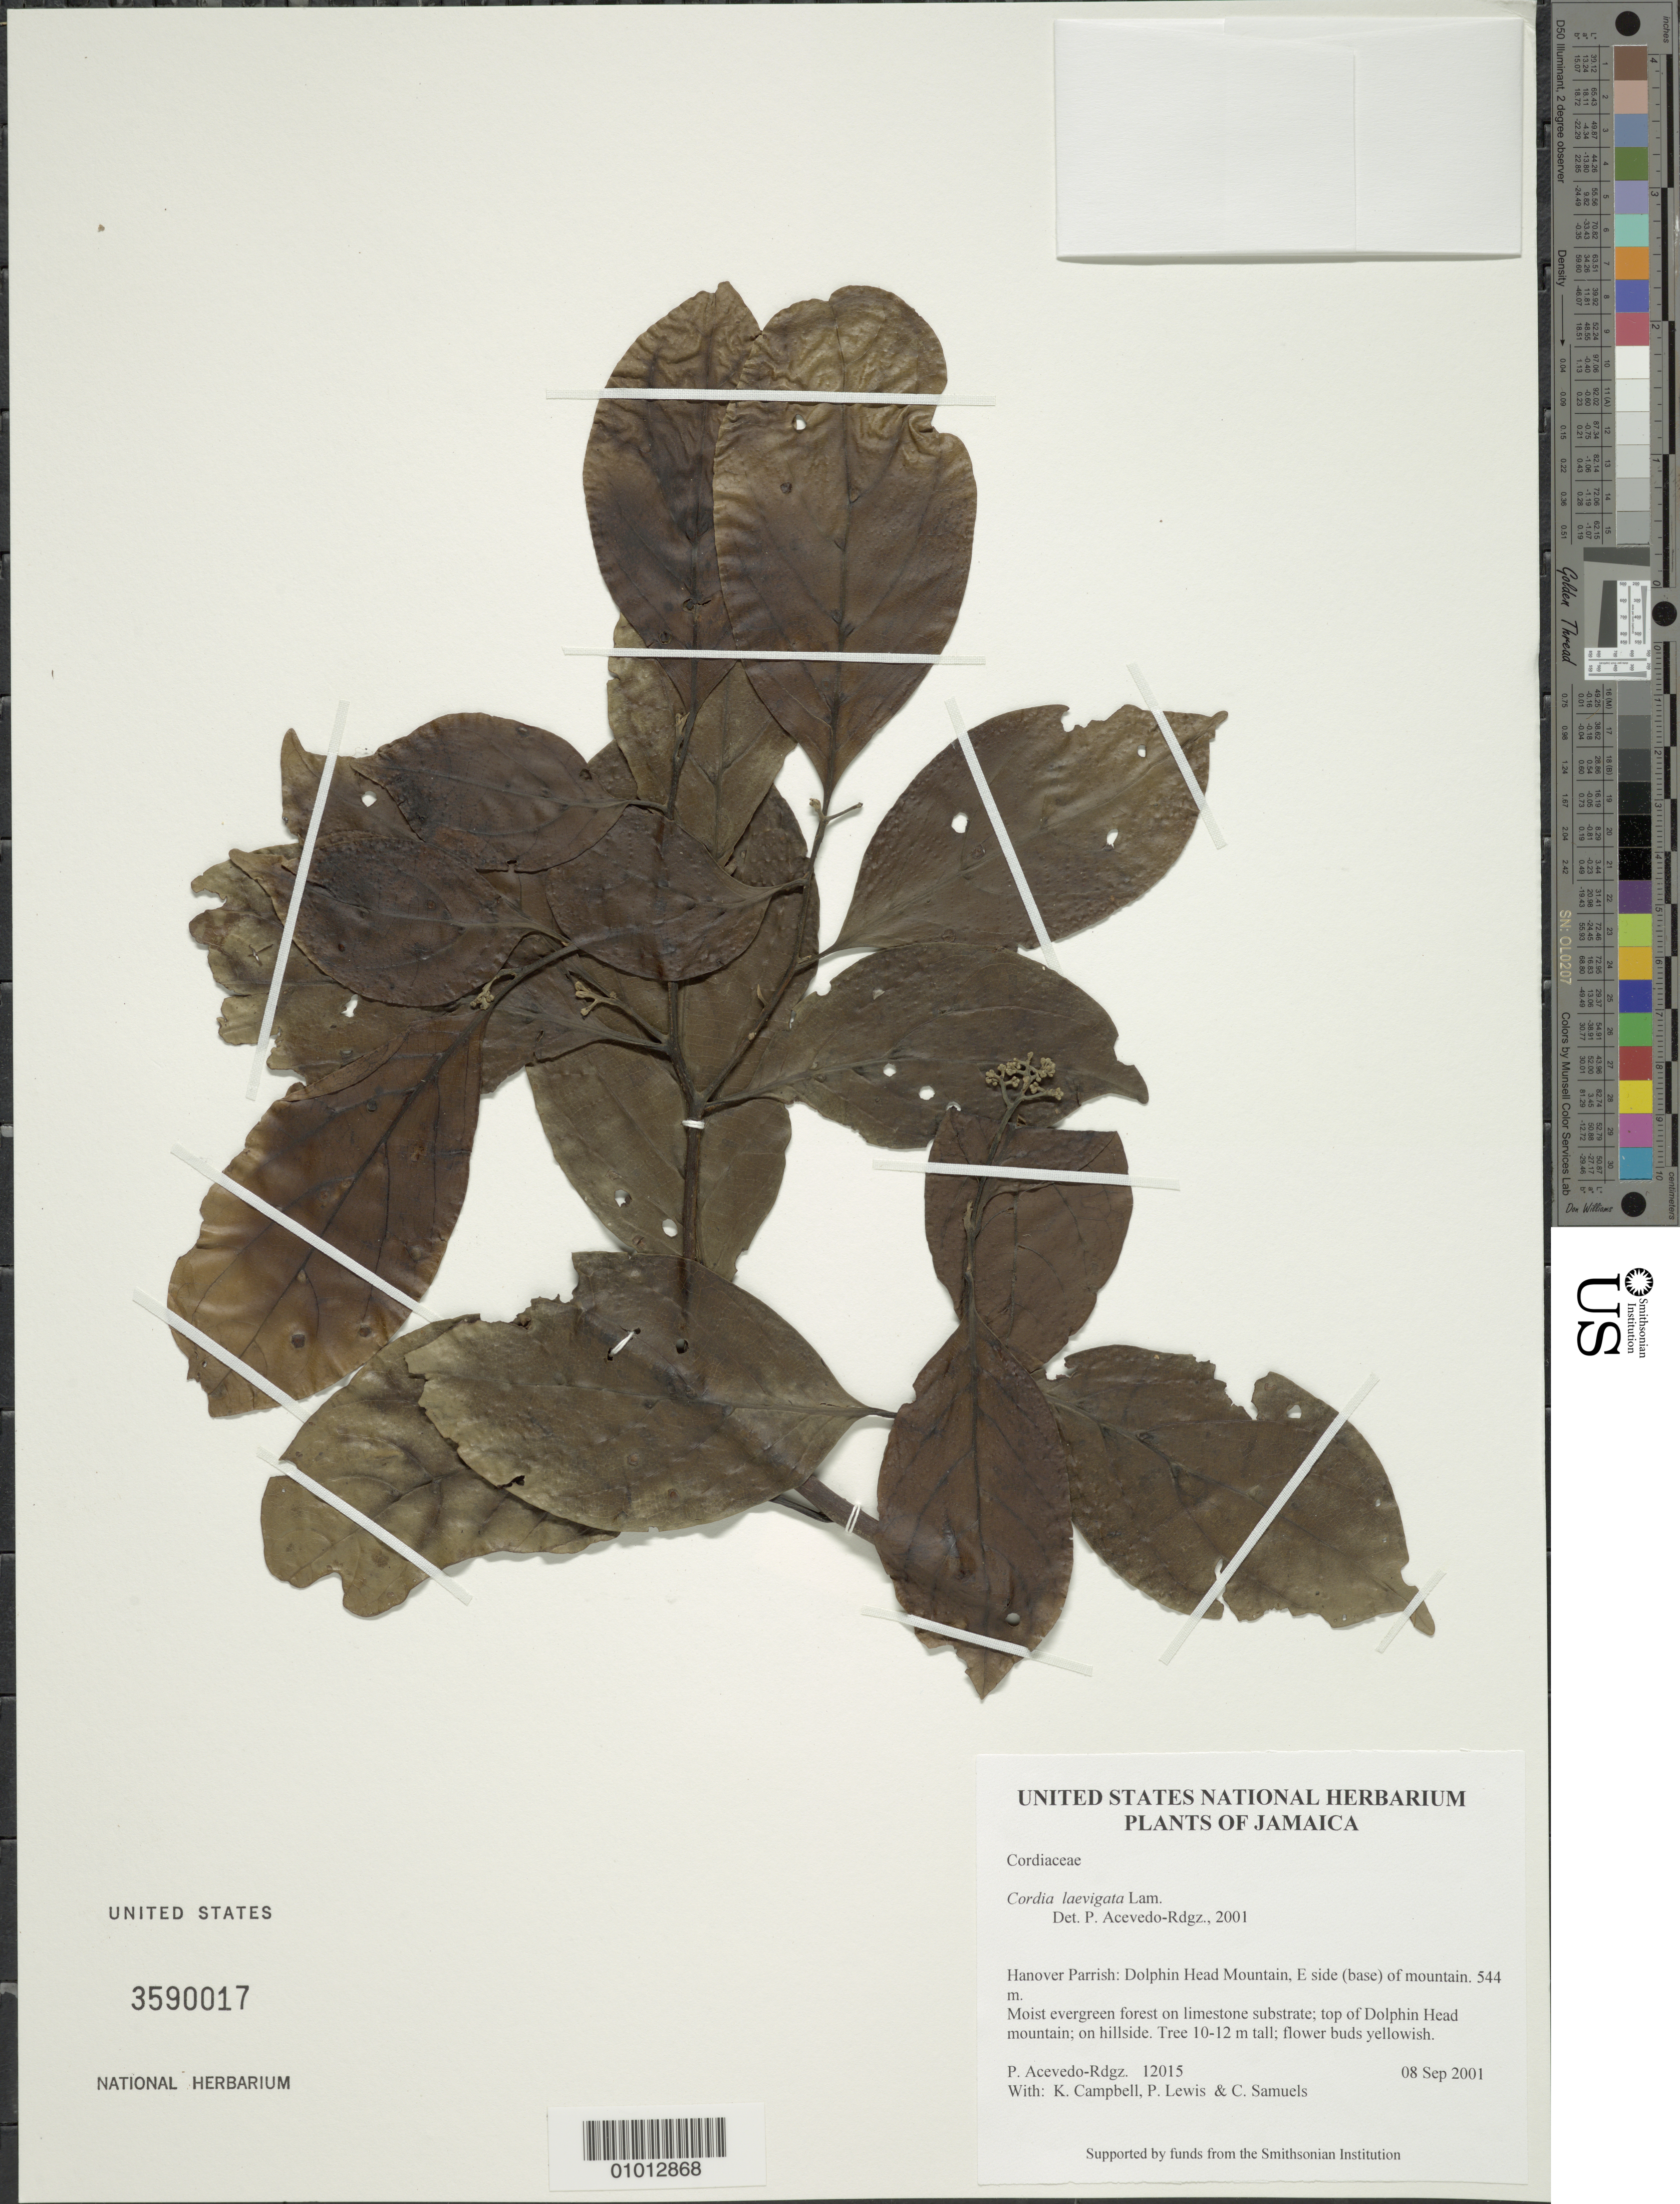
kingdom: Plantae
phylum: Tracheophyta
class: Magnoliopsida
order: Boraginales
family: Cordiaceae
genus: Cordia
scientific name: Cordia laevigata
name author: Lam.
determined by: Acevedo-Rodríguez, P., (BOT), Smithsonian Institution - National Museum of Natural History (UNITED STATES)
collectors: P. Acevedo-Rodr., K. Campbell, P. Lewis & C. Samuels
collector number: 12015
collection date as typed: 08 Sep 2001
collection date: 2001-09-08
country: Jamaica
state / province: Hanover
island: Jamaica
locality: Hanover Parrish: Dolphin Head Mountain, E side (base) of mountain.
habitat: Moist evergreen forest on limestone substrate; top of Dolphin Head mountain; on hillside.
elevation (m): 544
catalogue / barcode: US 3590017